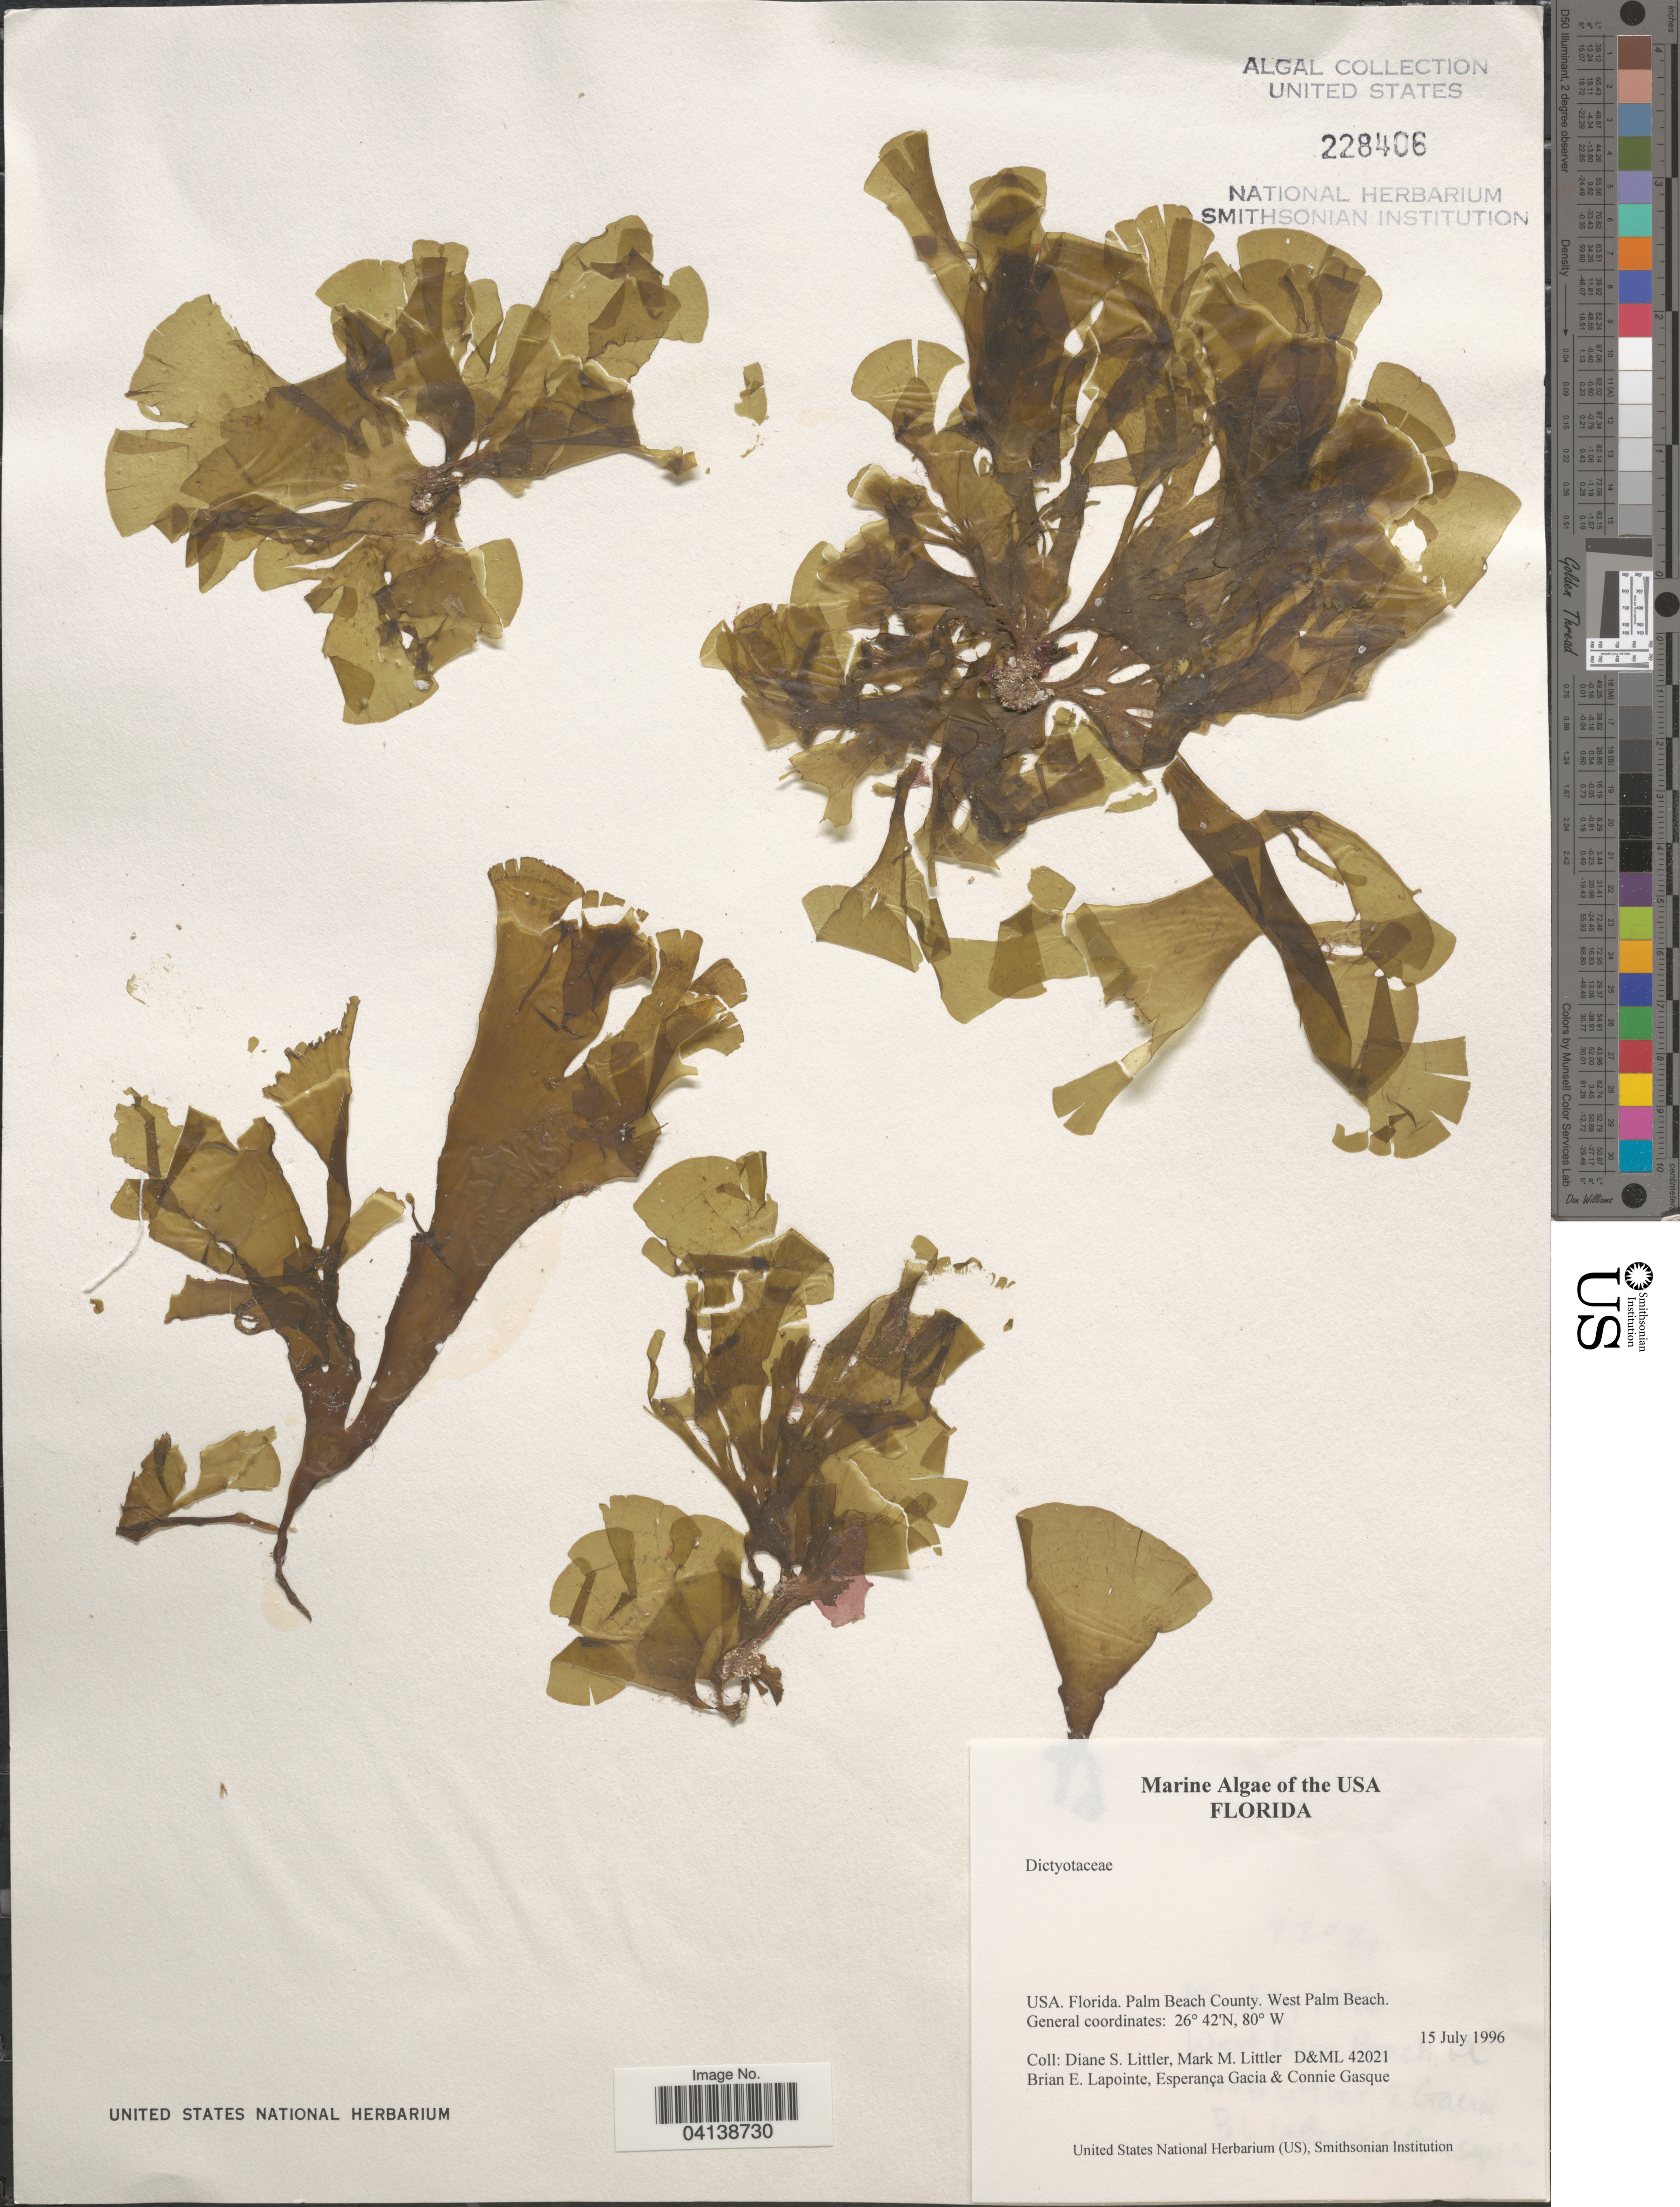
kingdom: Chromista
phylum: Ochrophyta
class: Phaeophyceae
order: Dictyotales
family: Dictyotaceae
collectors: D. S. Littler, M. M. Littler, B. Lapointe, E. Gacia & C. Gasque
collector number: D&ML42021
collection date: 1996-07-15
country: United States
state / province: Florida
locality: Palm Beach County. West Palm Beach.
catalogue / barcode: US 228406